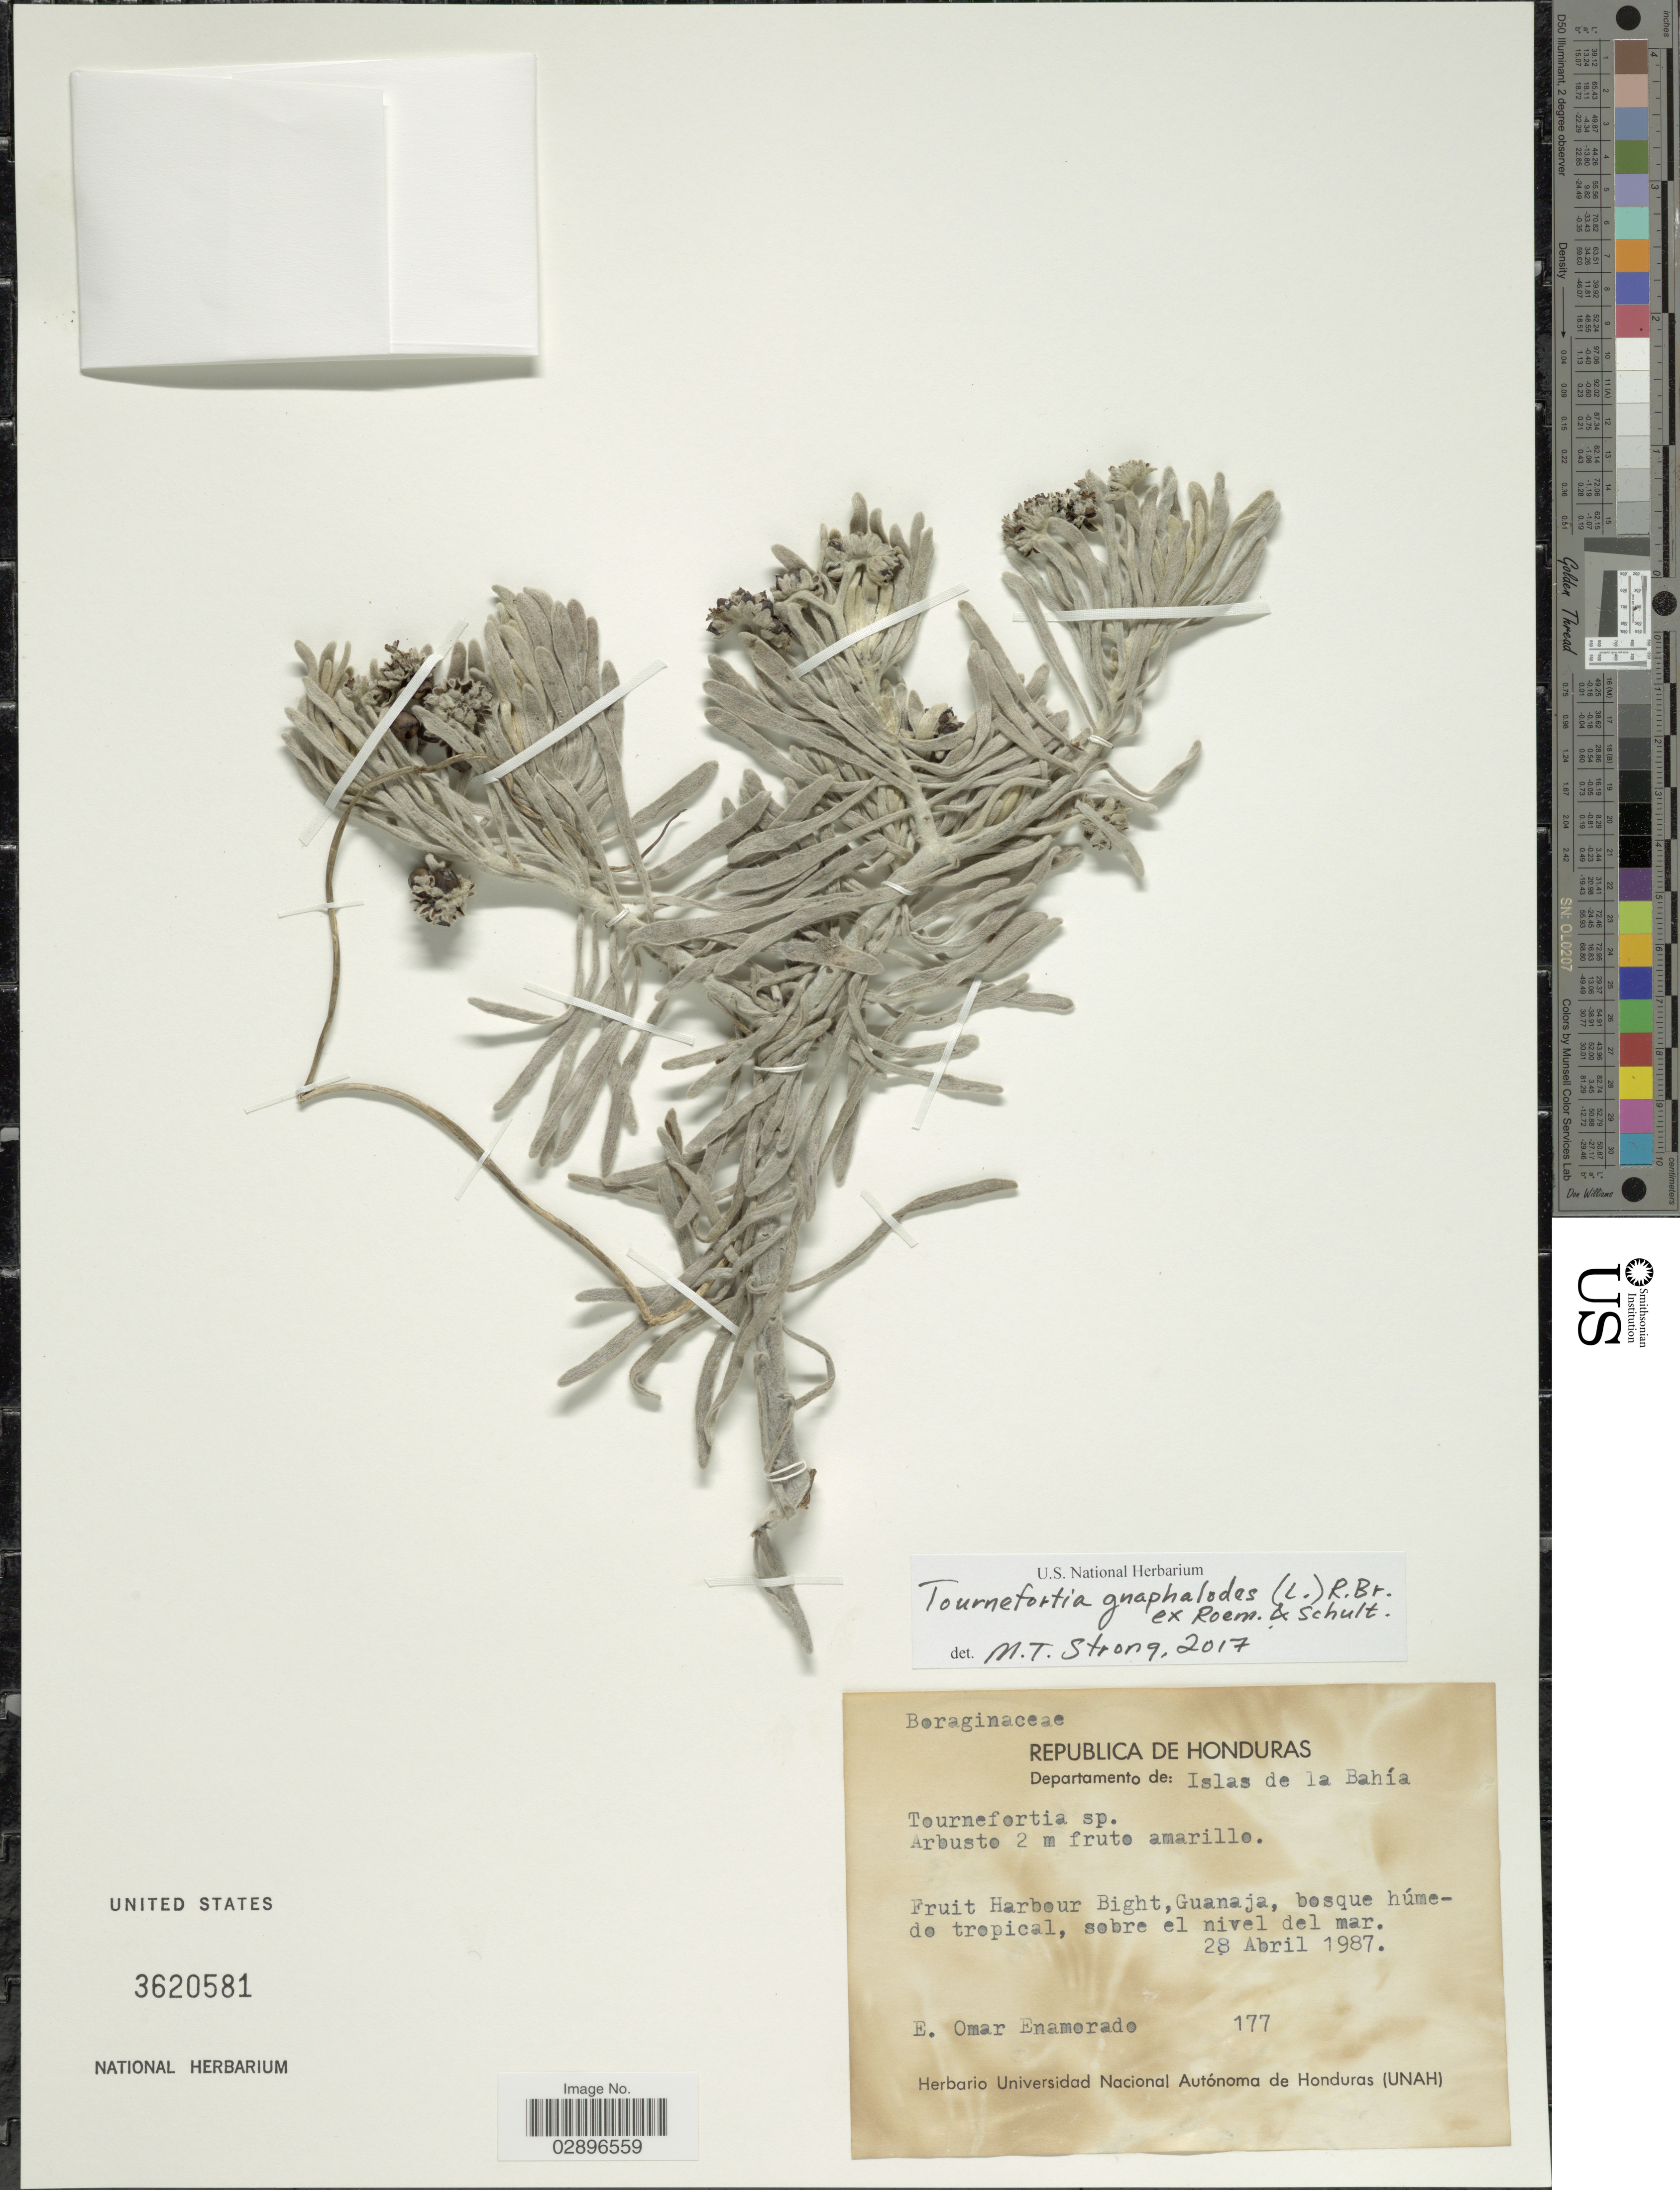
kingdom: Plantae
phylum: Tracheophyta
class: Magnoliopsida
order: Boraginales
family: Heliotropiaceae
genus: Tournefortia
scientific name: Tournefortia gnaphalodes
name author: (L.) R. Br. ex Roem. & Schult.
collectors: E. Enamorado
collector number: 177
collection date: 1987-04-28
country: Honduras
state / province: Islas de la Bahía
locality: Departamento de: Islas de la Bahia. Guanaja.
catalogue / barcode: US 3620581